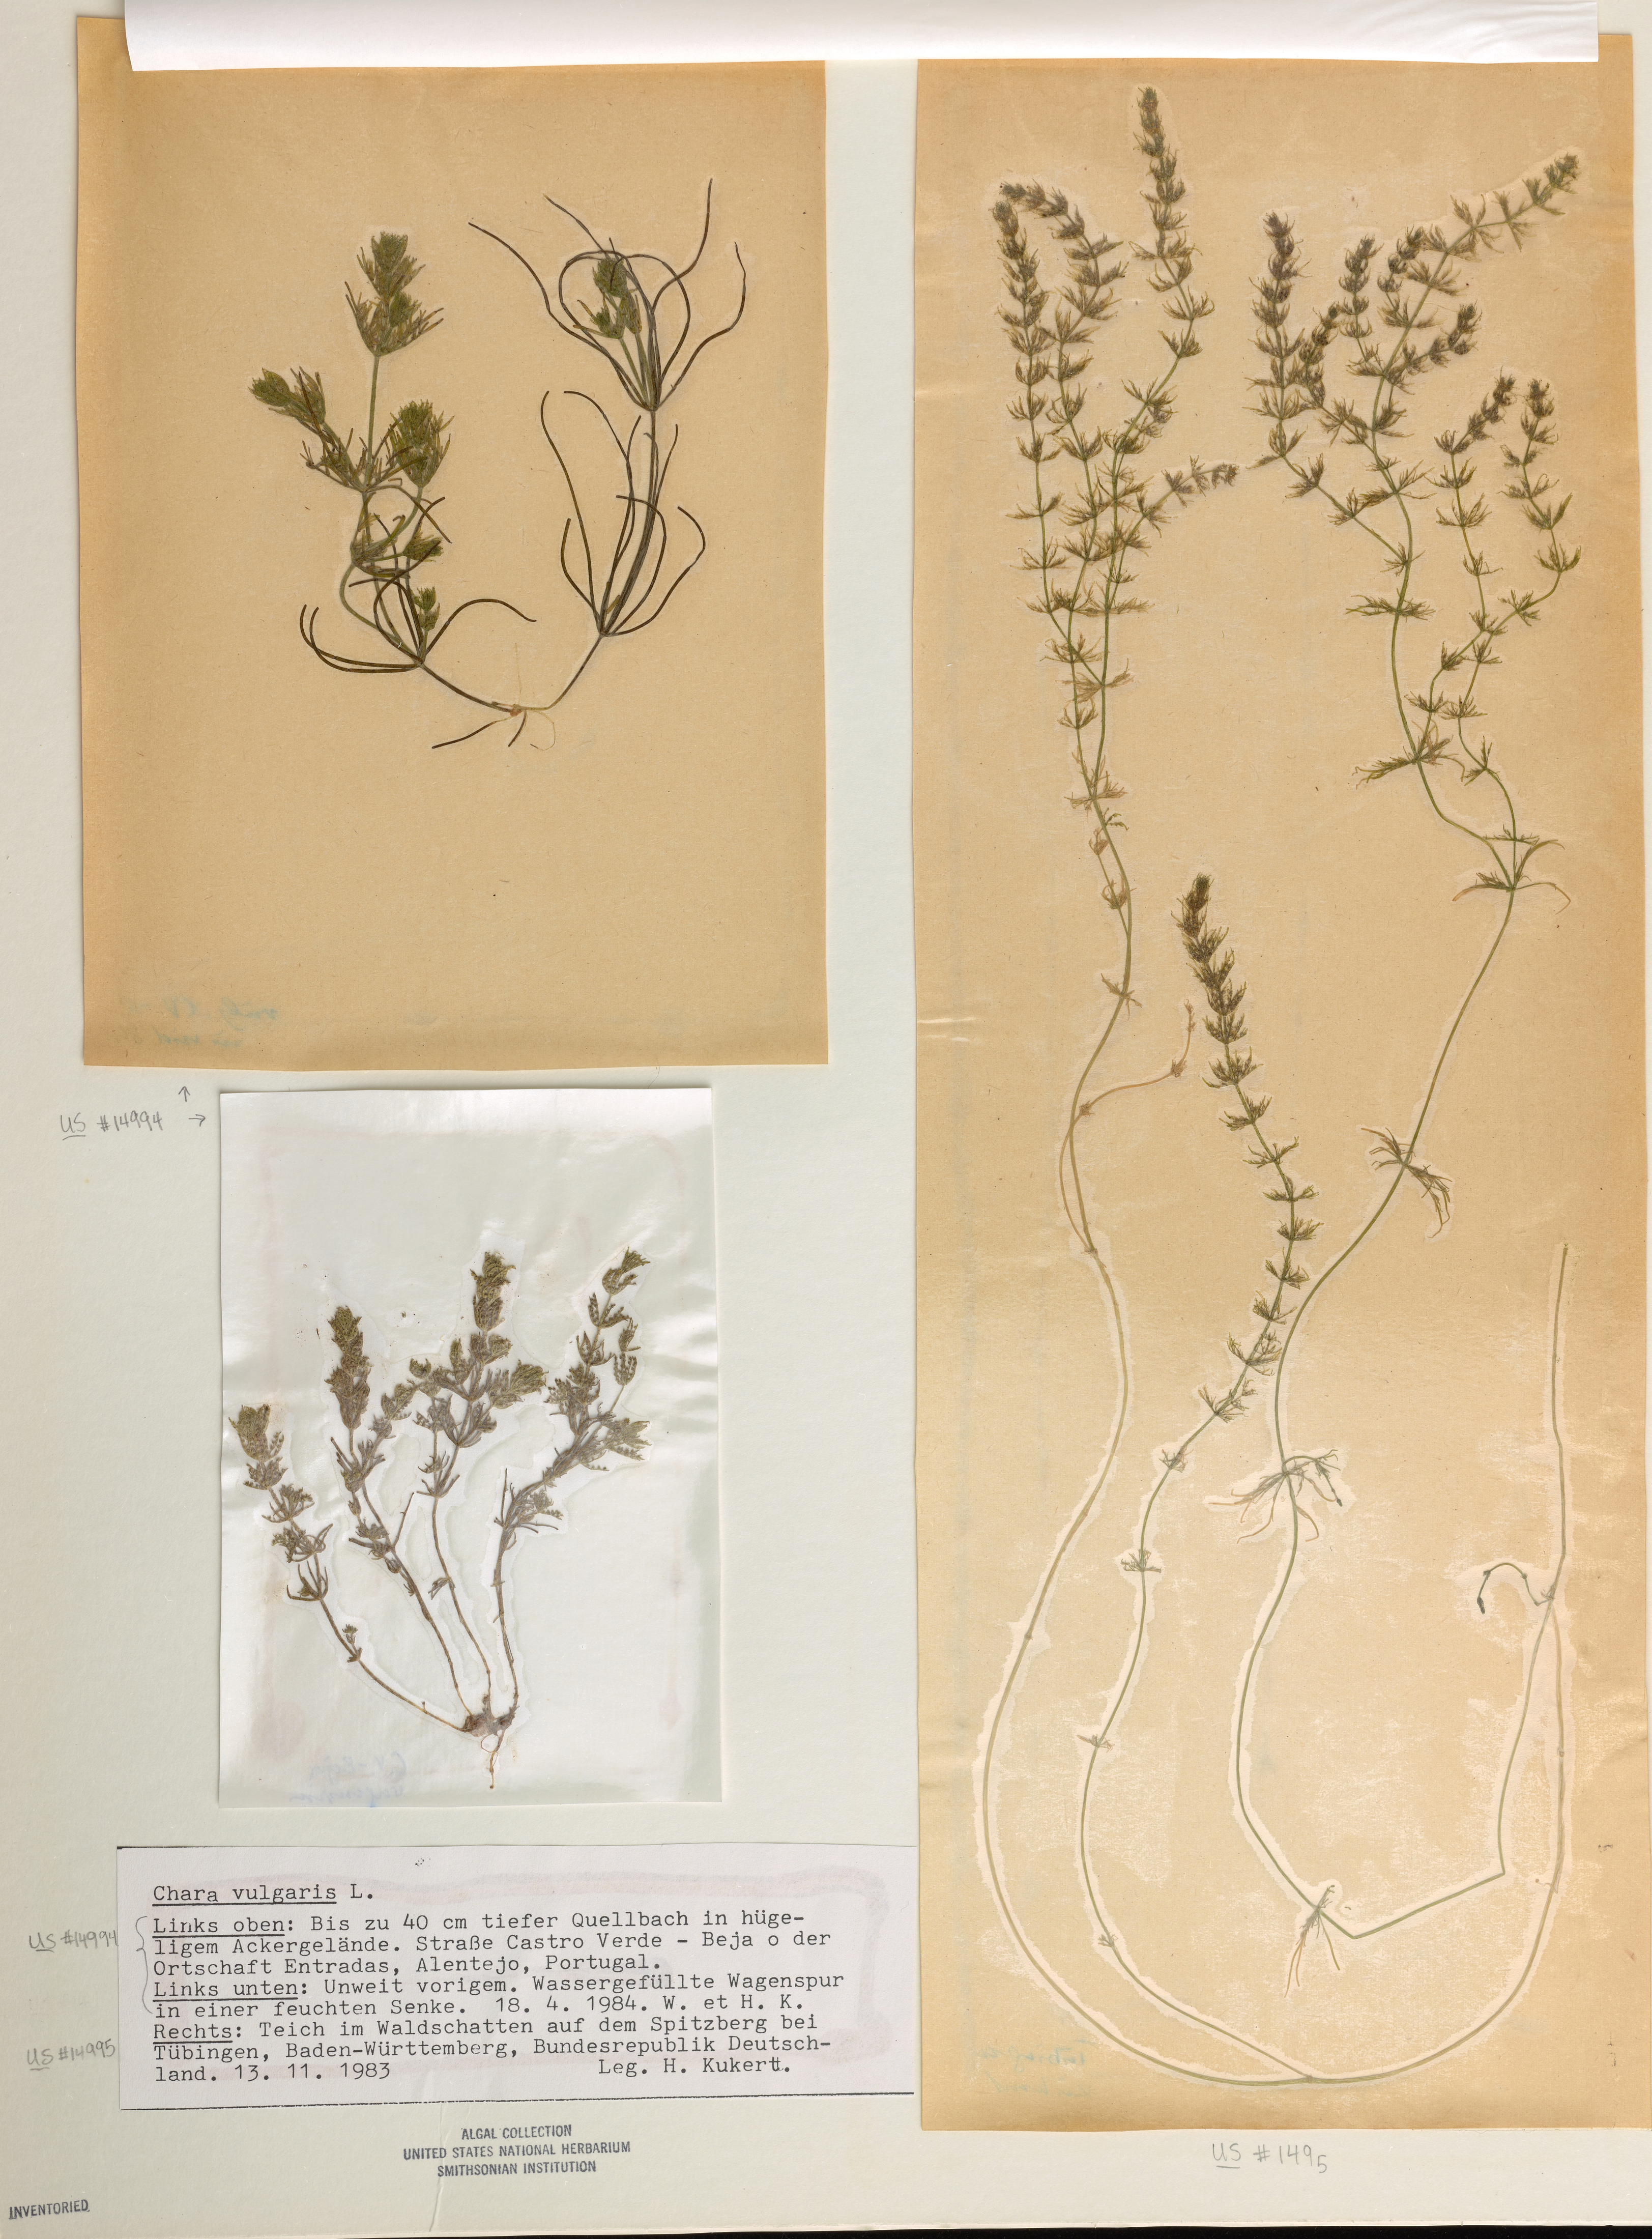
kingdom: Plantae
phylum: Charophyta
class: Charophyceae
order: Charales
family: Characeae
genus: Chara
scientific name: Chara vulgaris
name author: L.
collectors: W. Krause & H. Krause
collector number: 42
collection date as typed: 18 Apr 1984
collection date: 1984-04-18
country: Portugal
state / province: Beja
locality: Castro verde-beja road, alentejo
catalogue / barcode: US 14994